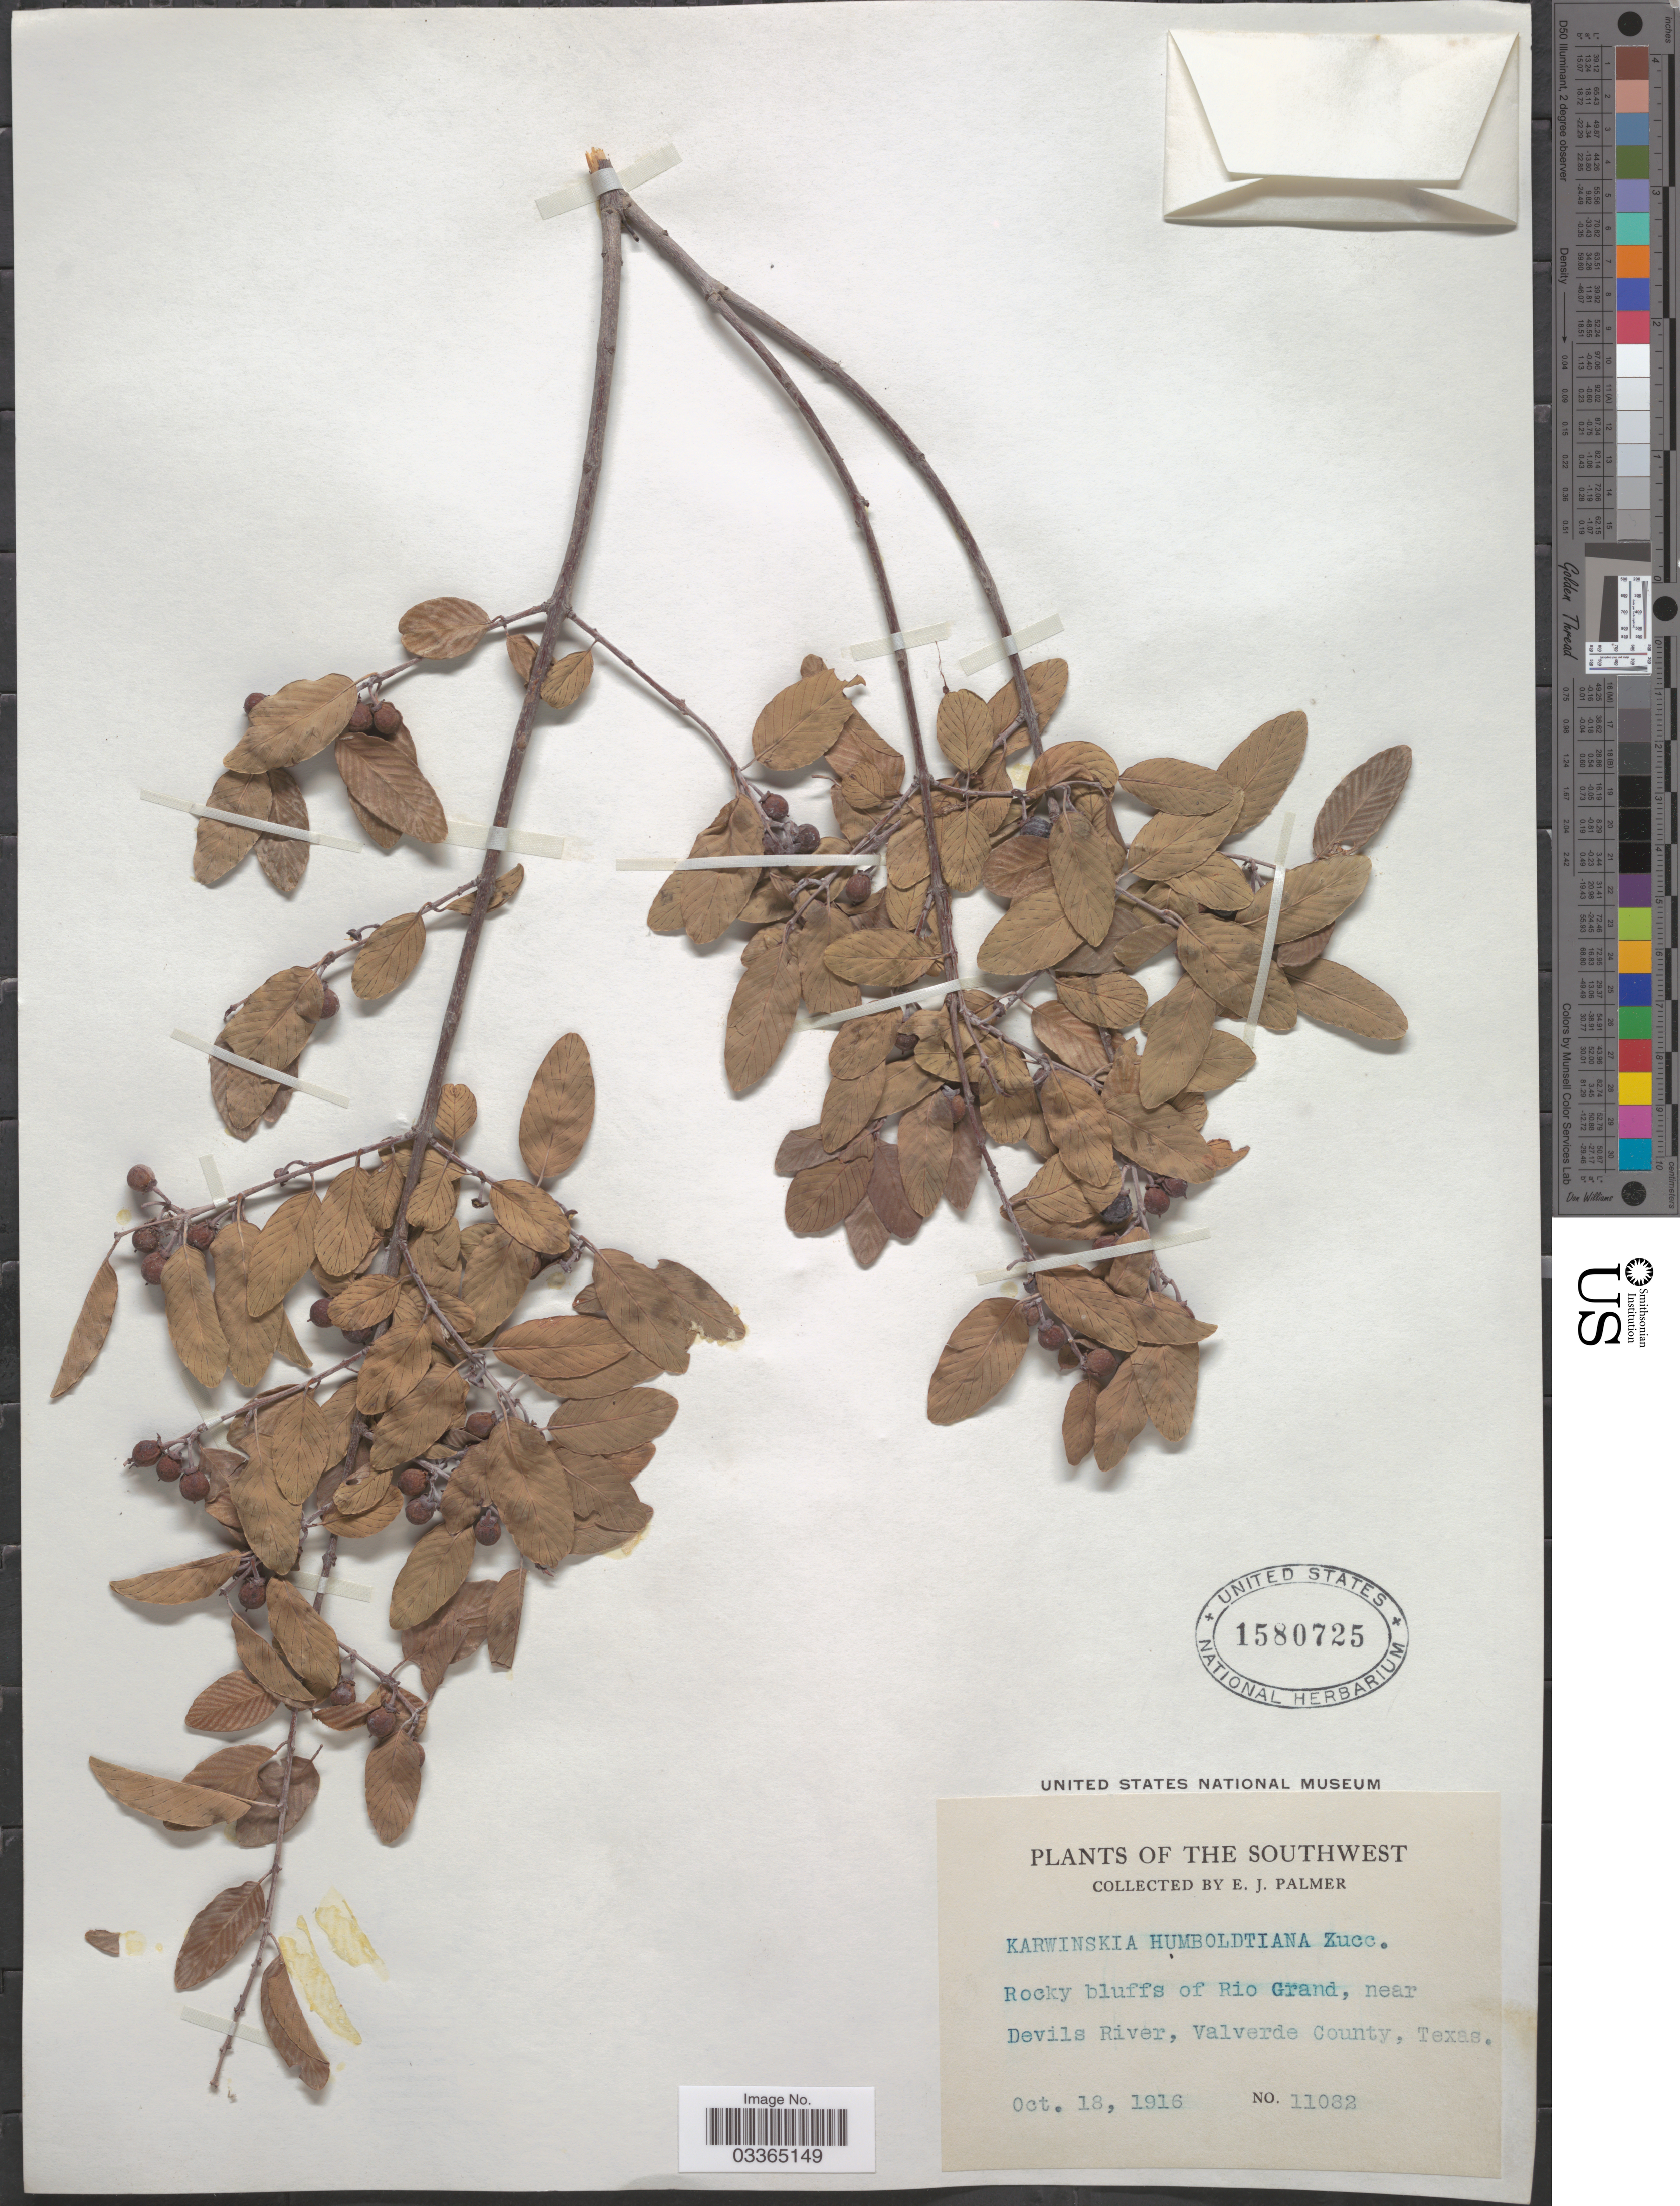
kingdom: Plantae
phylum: Tracheophyta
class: Magnoliopsida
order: Rosales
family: Rhamnaceae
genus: Karwinskia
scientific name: Karwinskia humboldtiana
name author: (Schult.) Zucc.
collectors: E. J. Palmer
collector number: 11082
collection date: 1916-10-18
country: United States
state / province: Texas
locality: The Southwest. Rocky bluffs of Rio Grand, near Devils River, Vervalde County.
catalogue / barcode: US 1580725